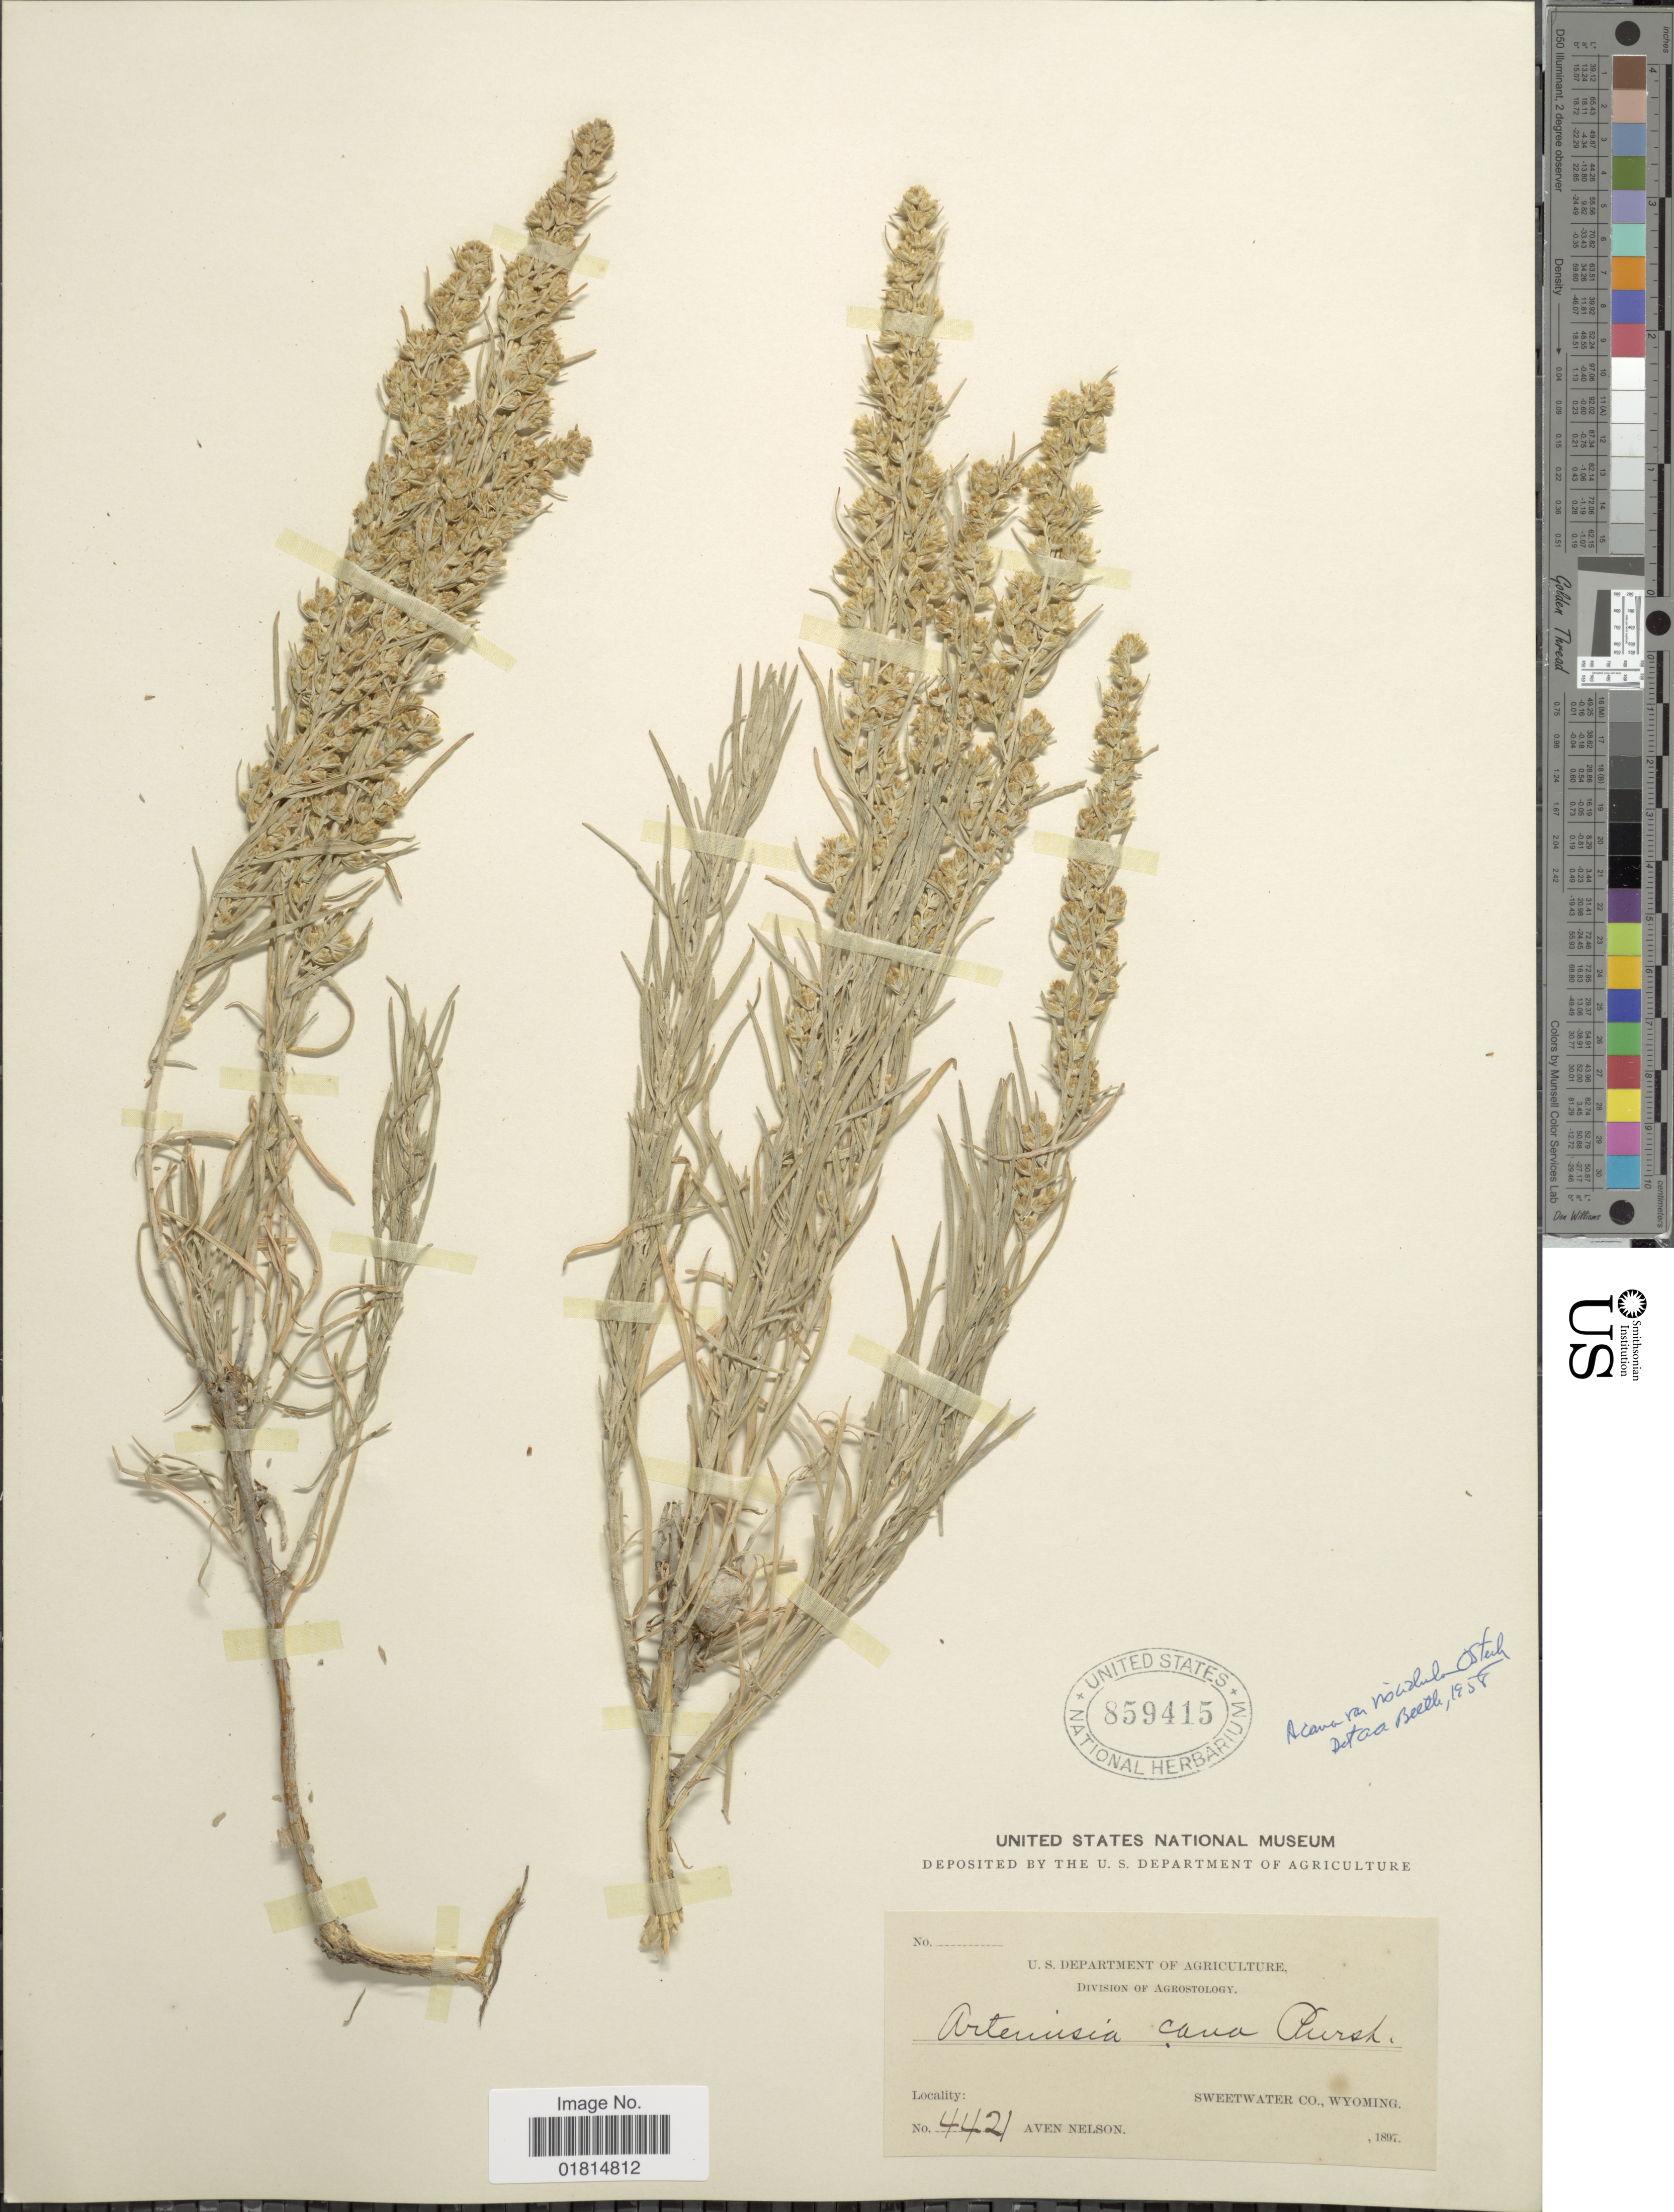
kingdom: Plantae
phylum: Tracheophyta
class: Magnoliopsida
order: Asterales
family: Asteraceae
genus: Artemisia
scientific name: Artemisia cana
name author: Pursh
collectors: A. Nelson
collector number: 4421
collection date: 1897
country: United States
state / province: Wyoming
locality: Sweetwater Co., Wyoming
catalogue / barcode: US 859415